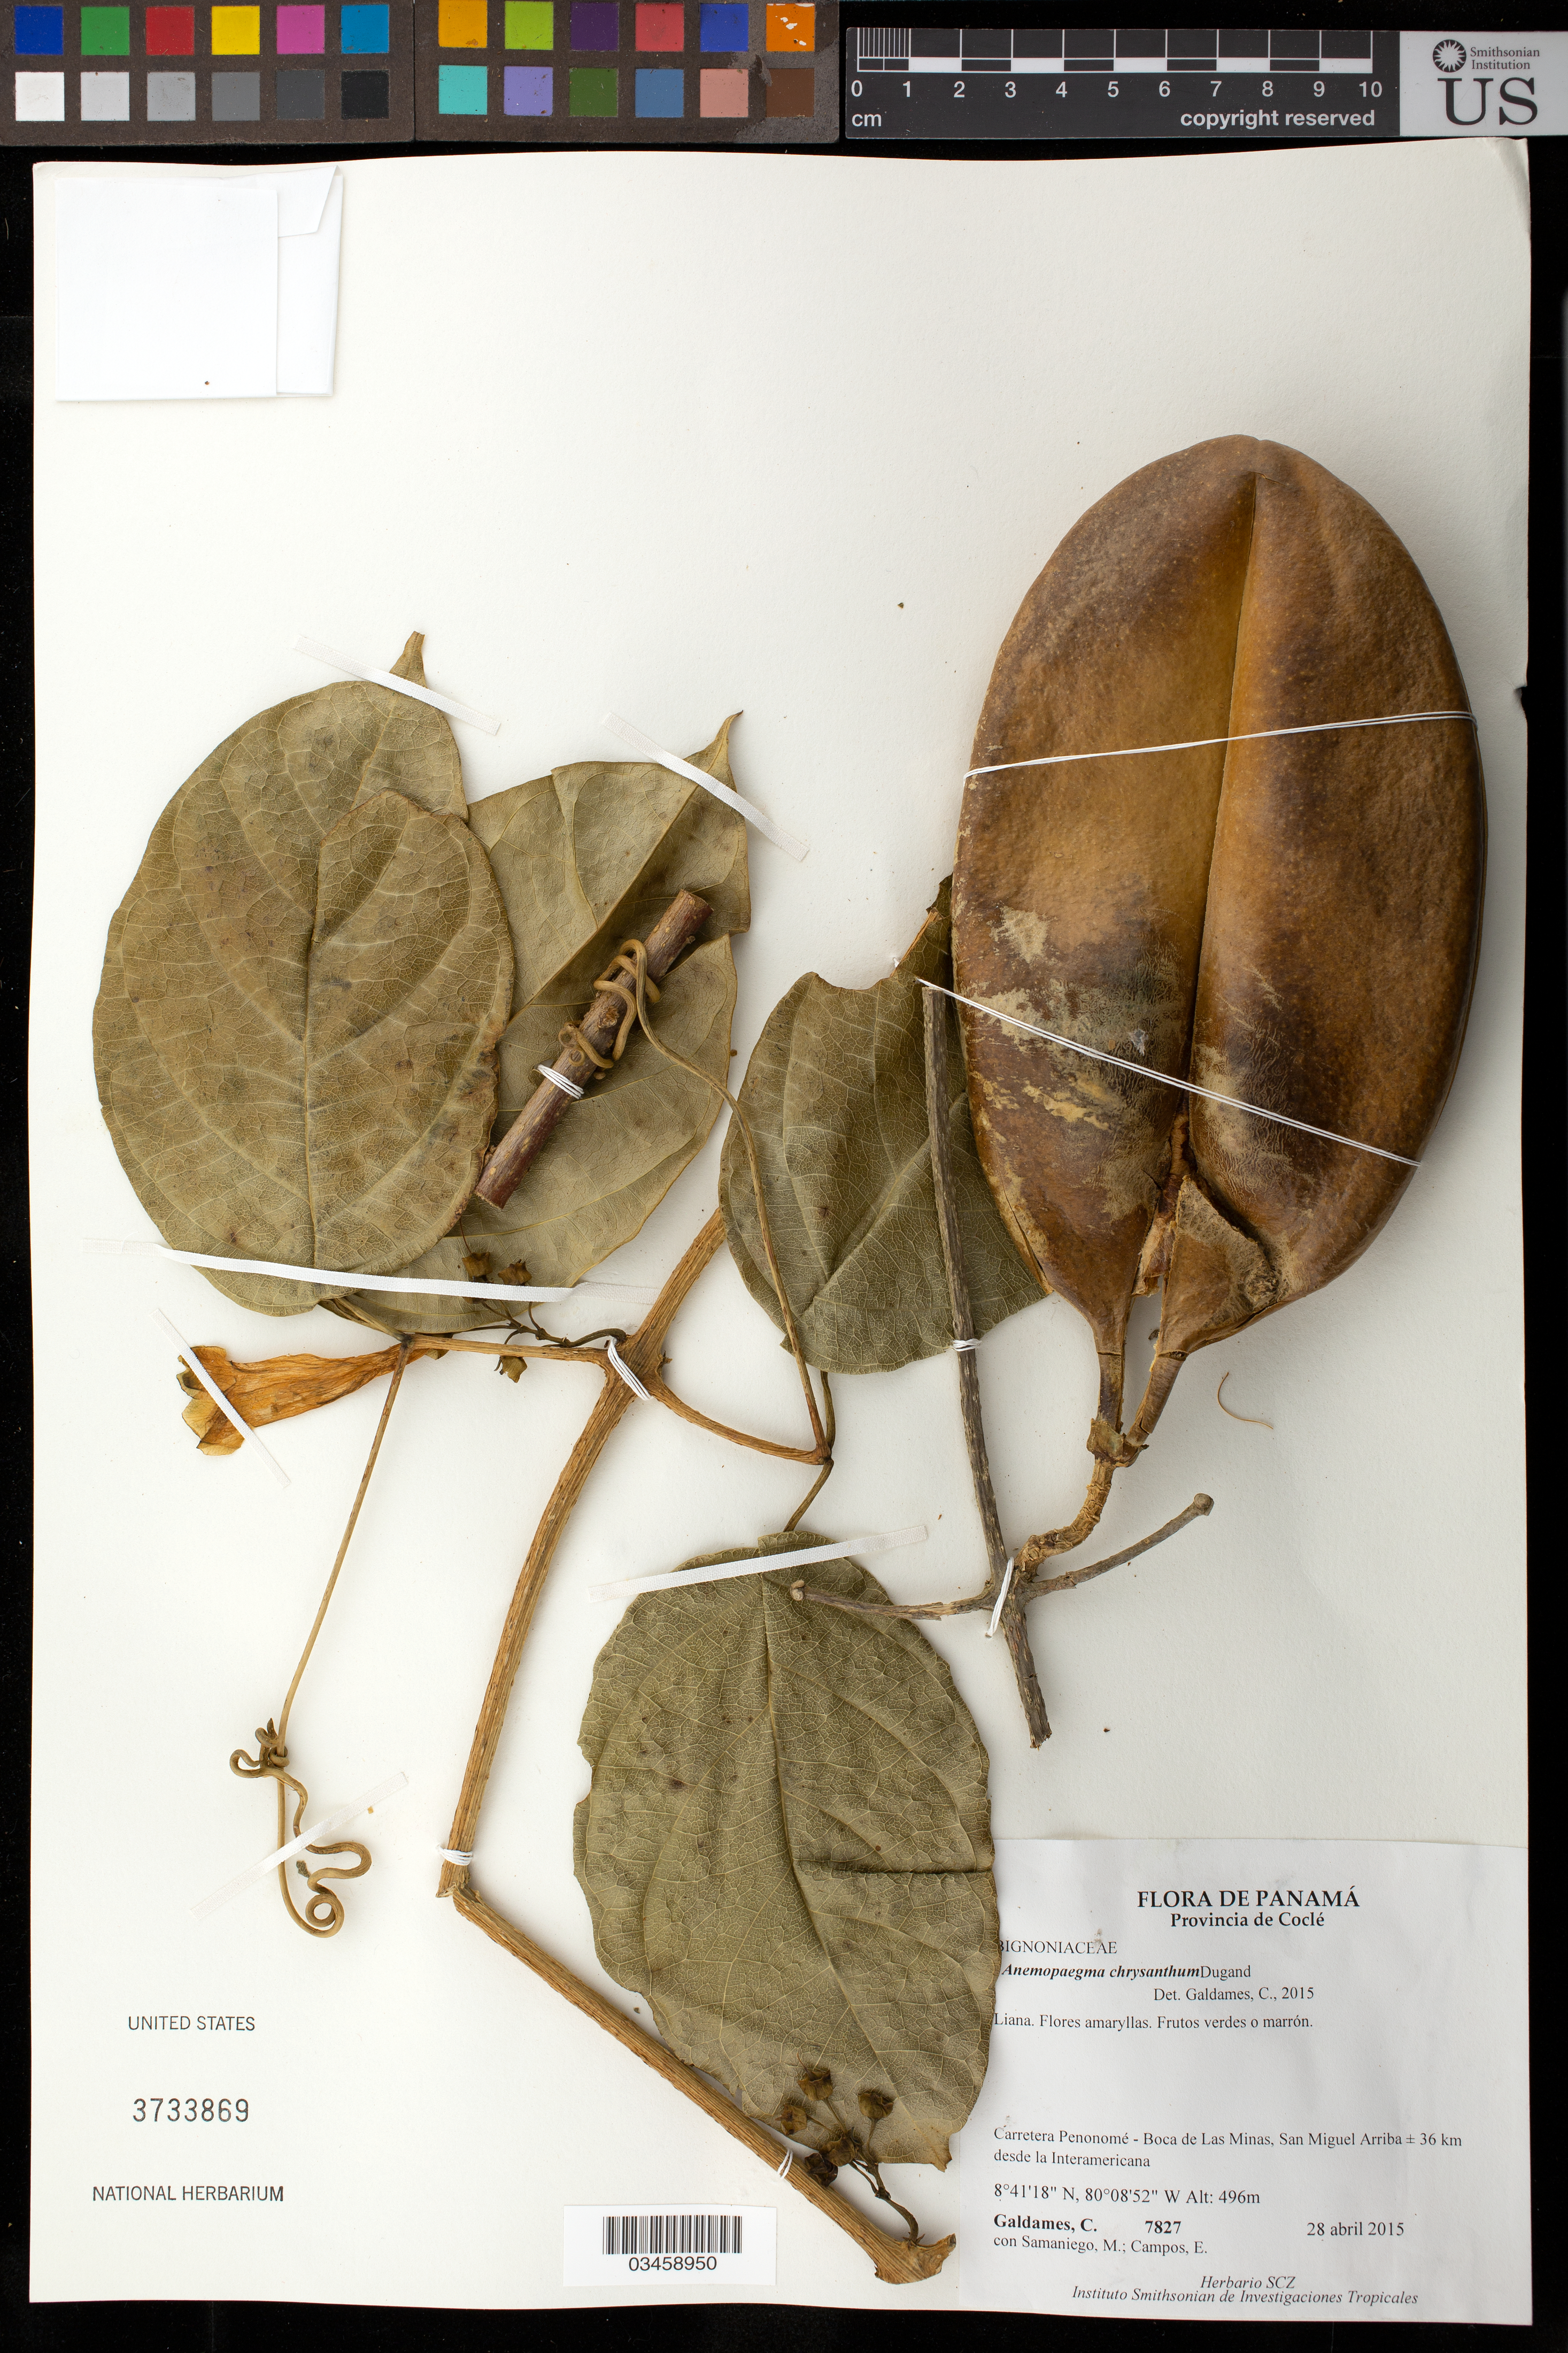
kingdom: Plantae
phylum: Tracheophyta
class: Magnoliopsida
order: Lamiales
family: Bignoniaceae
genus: Anemopaegma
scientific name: Anemopaegma chrysanthum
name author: Dugand G.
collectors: C. Galdames, M. Samaniego & E. Campos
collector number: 7827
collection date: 2015-04-28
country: Panama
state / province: Coclé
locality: Carretera Penonome - Boca de Las Minas, San Miguel Arriba, 36 km desde la Interamericana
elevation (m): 496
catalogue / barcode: US 3733869